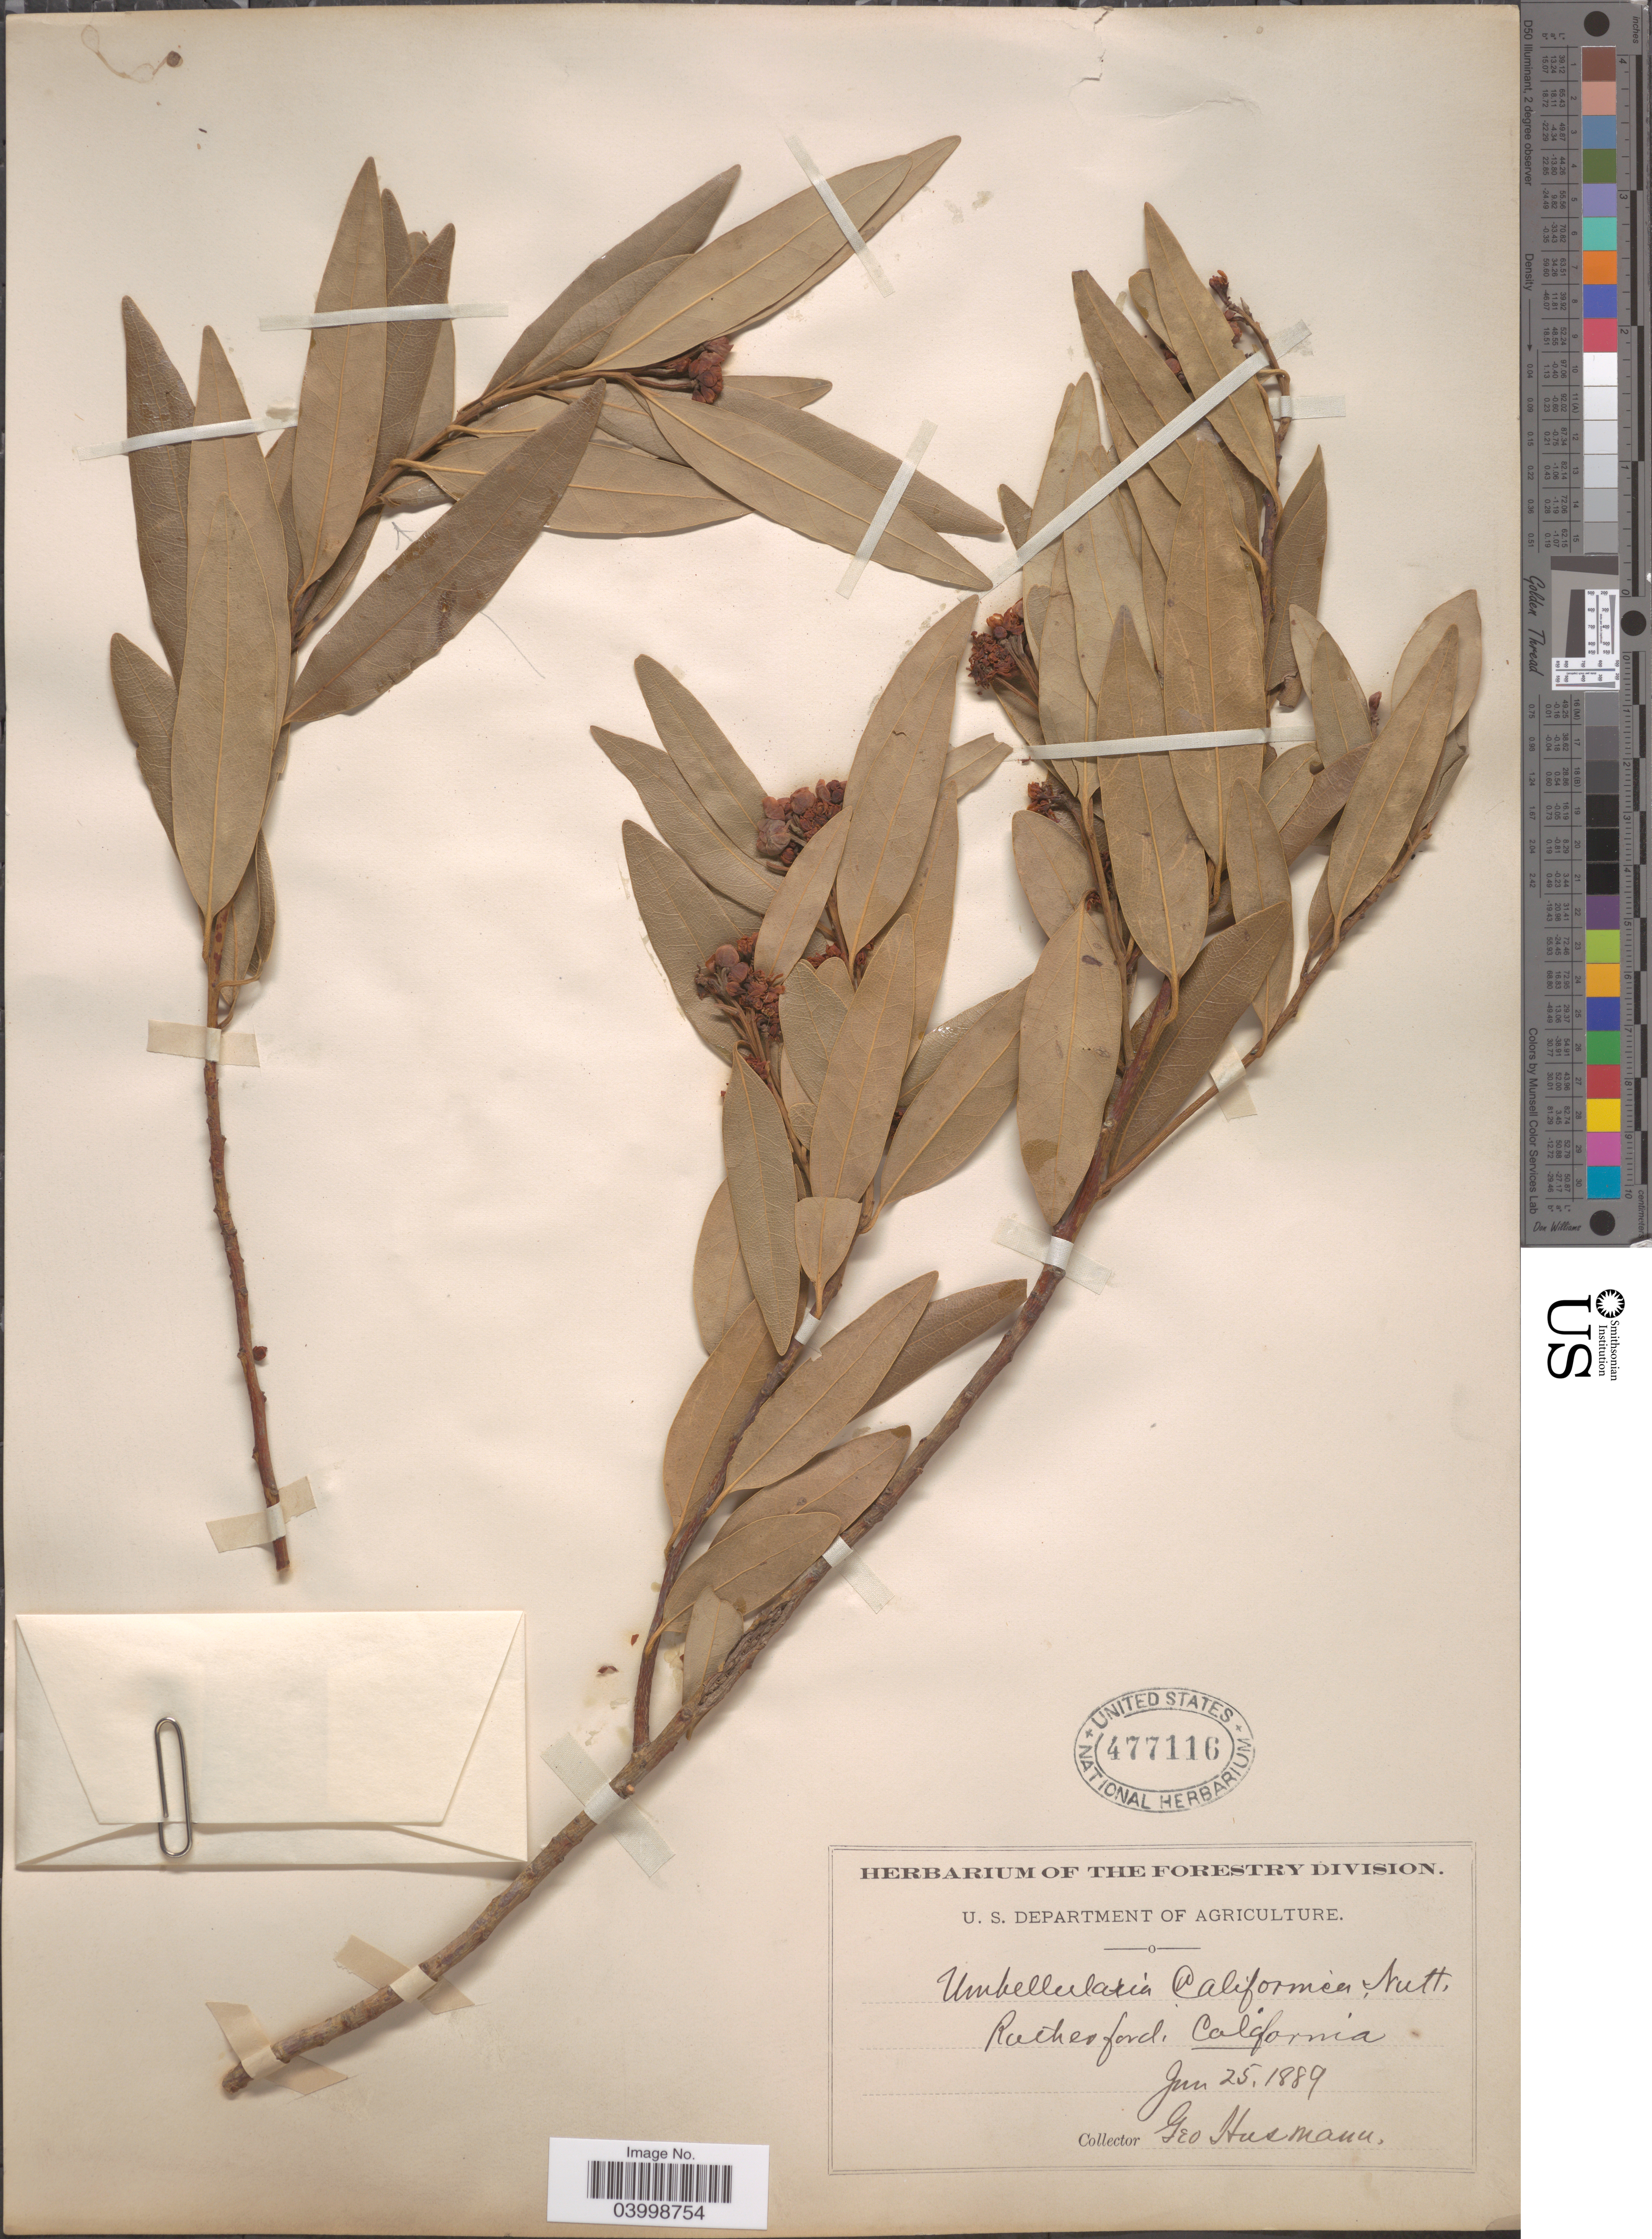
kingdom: Plantae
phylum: Tracheophyta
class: Magnoliopsida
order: Laurales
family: Lauraceae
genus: Umbellularia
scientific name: Umbellularia californica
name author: (Hook. & Arn.) Nutt.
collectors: G. Husmann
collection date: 1889-06-25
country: United States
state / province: California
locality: Rutherford.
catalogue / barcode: US 477116